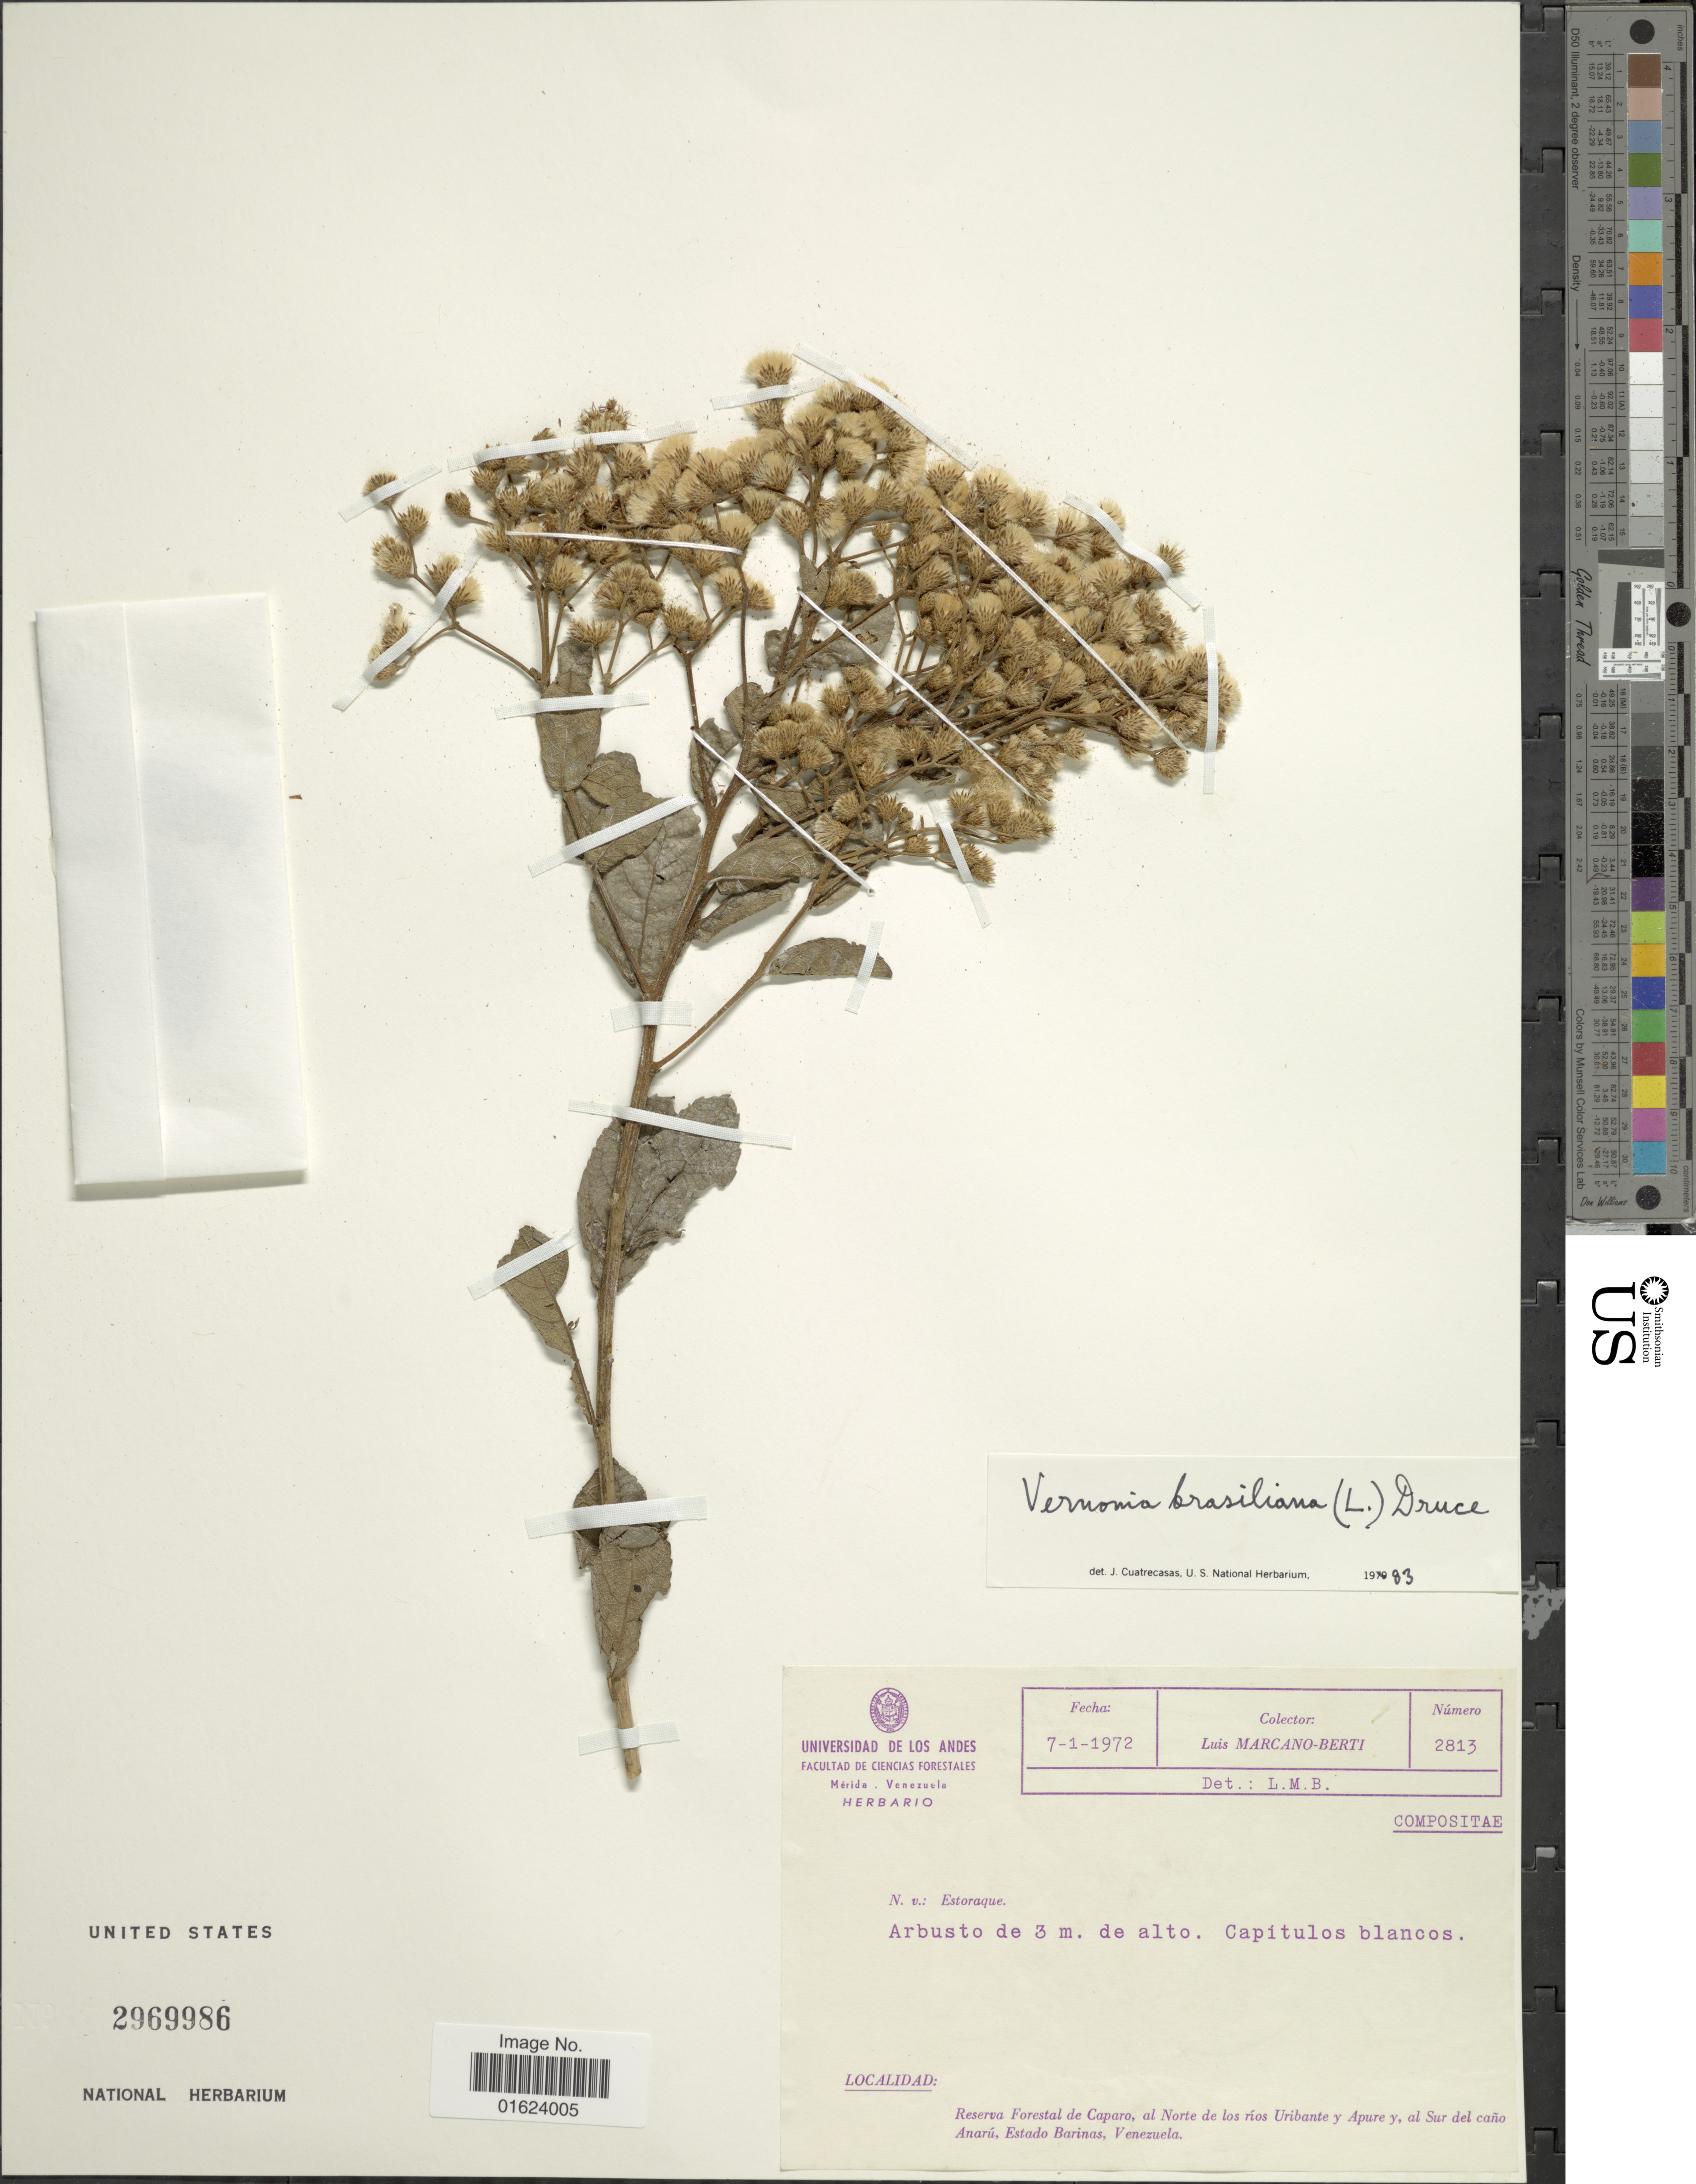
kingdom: Plantae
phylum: Tracheophyta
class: Magnoliopsida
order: Asterales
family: Asteraceae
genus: Vernonia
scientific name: Vernonia brasiliana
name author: (L.) Druce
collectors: L. Marcano-Berti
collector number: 2813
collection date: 1972-01-07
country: Venezuela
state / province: Barinas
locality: Reserca Forestal de Caparo, Al Norte de los rios Uribante y Apure y, al Sur del cano Anaru, Estado Barinas, Venezuela.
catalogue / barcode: US 2969986